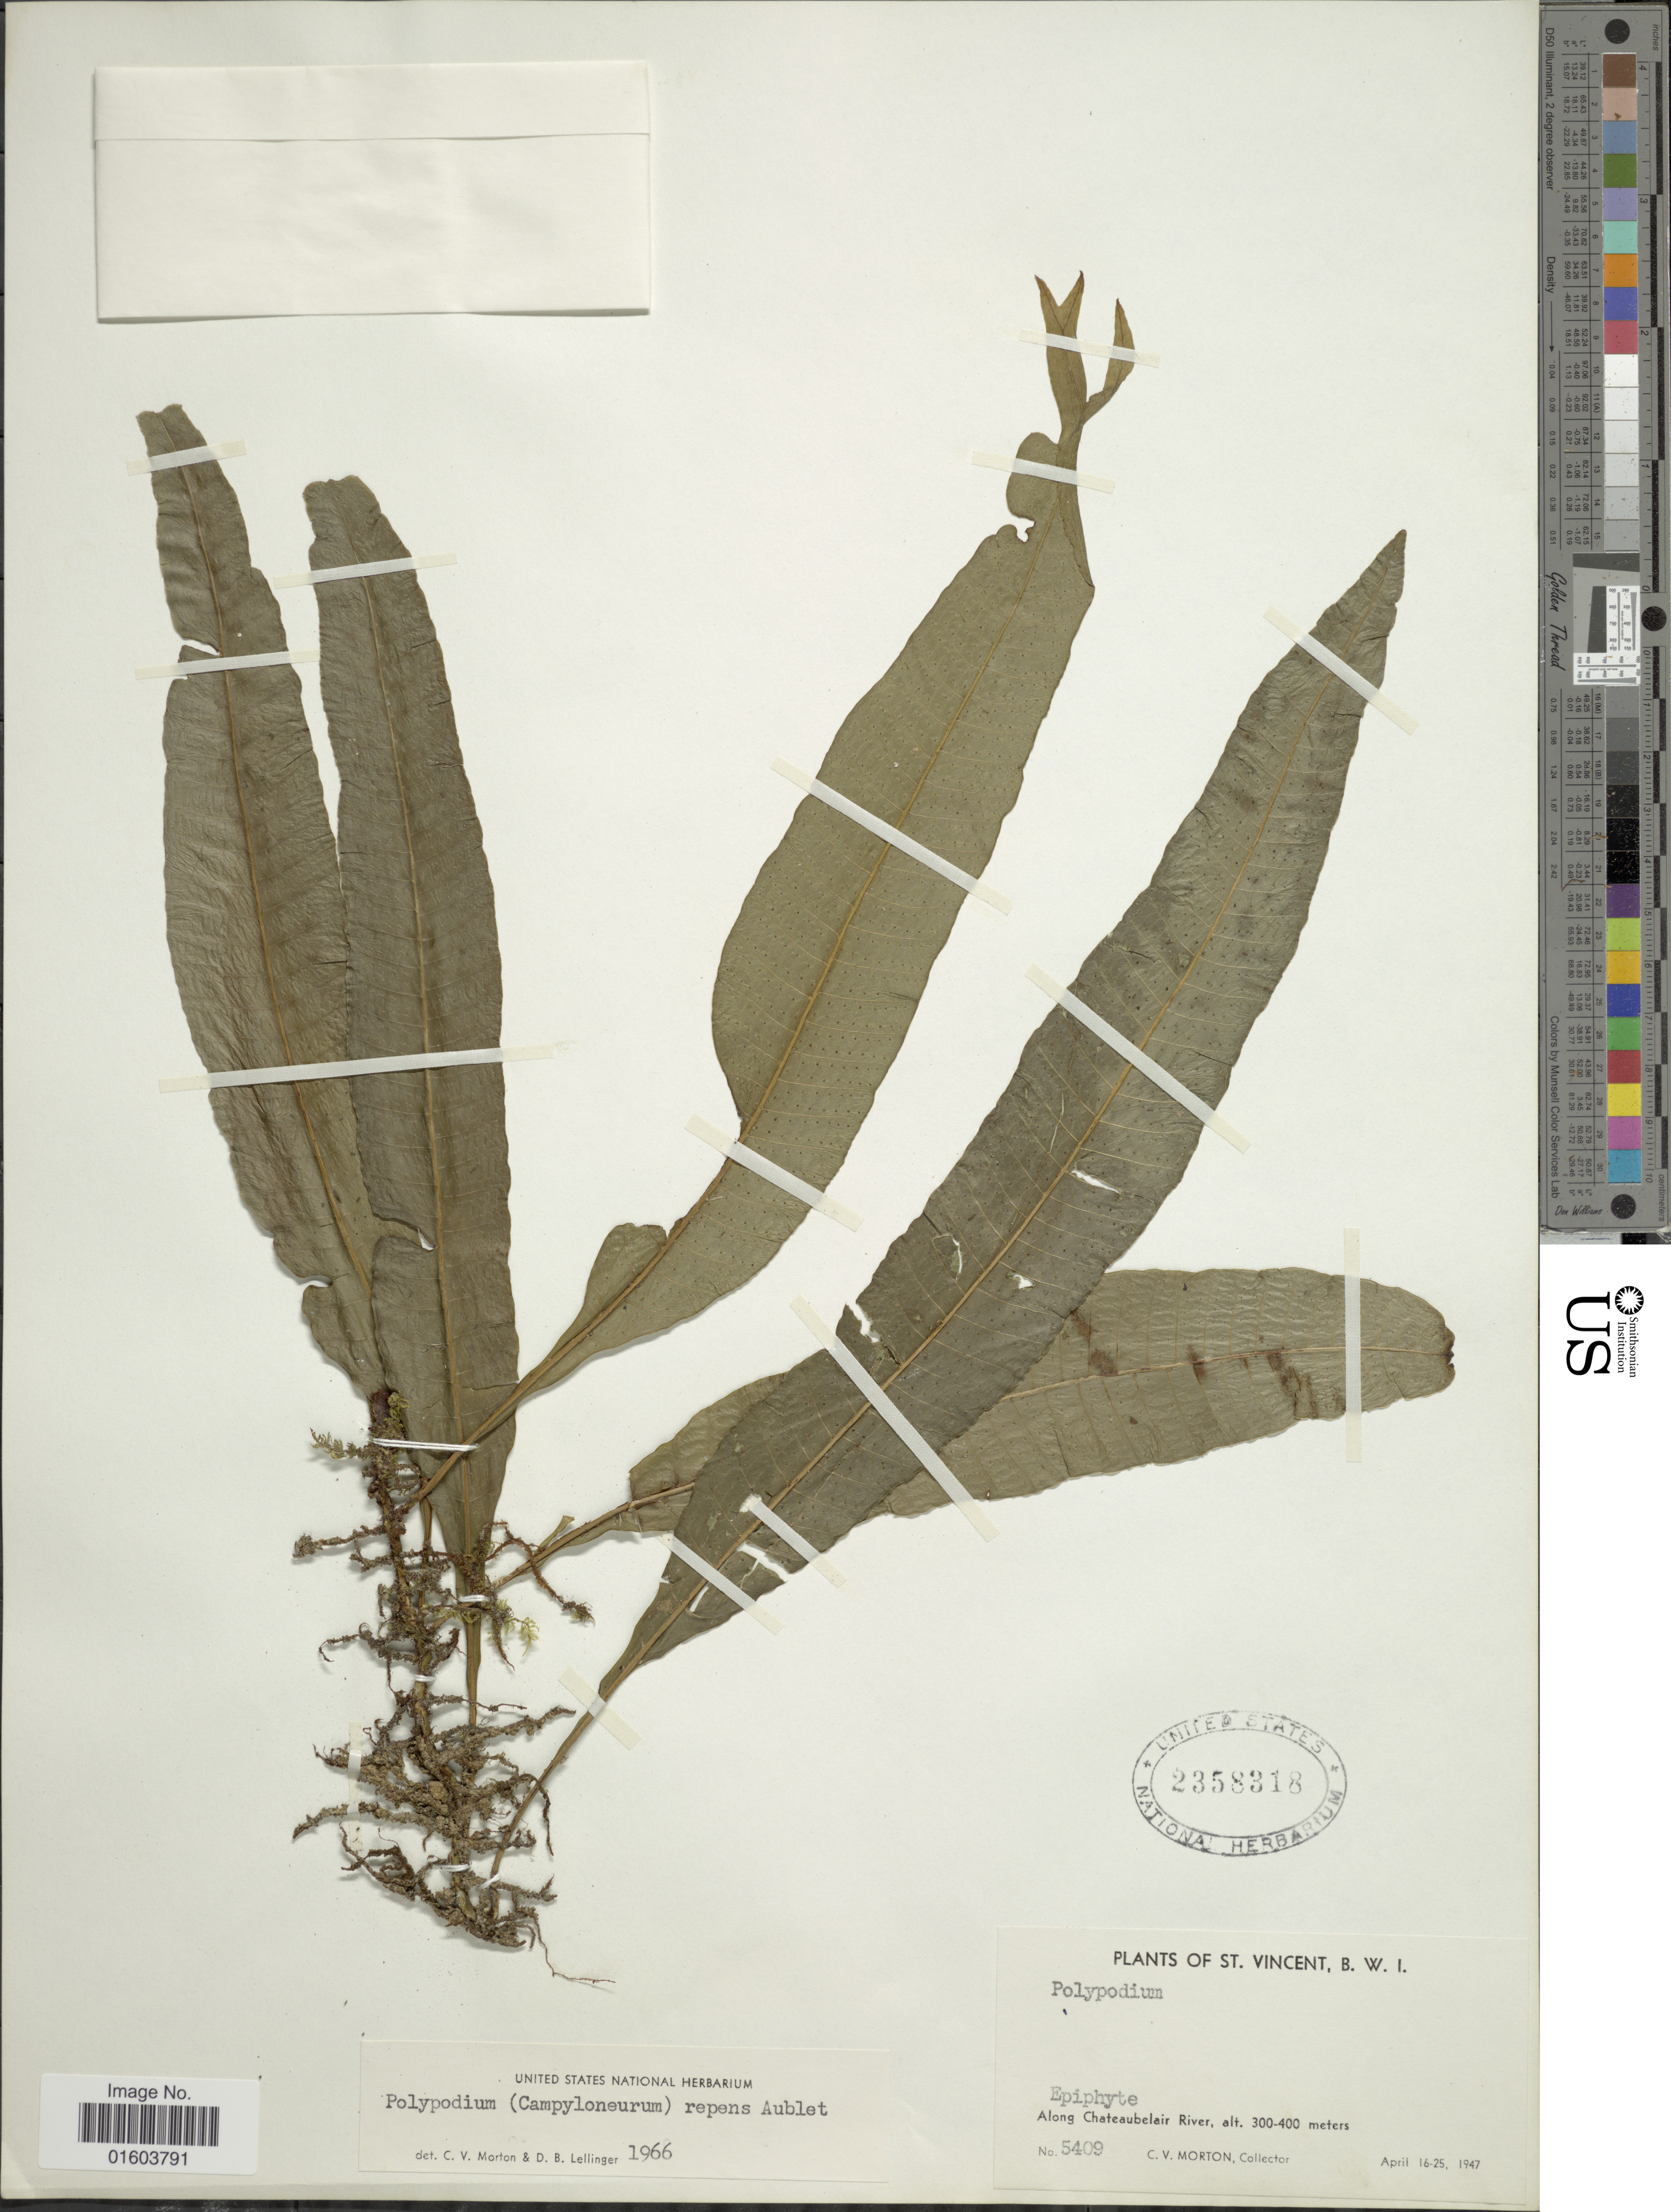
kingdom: Plantae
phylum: Tracheophyta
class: Polypodiopsida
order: Polypodiales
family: Polypodiaceae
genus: Campyloneurum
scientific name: Campyloneurum repens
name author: (Aubl.) C. Presl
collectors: C. V. Morton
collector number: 5409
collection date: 1947-04-16/1947-04-25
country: St. Vincent - Grenadines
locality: St. Vincent, B.W.I. Along Chateaubelair River.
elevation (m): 300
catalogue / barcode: US 2358318